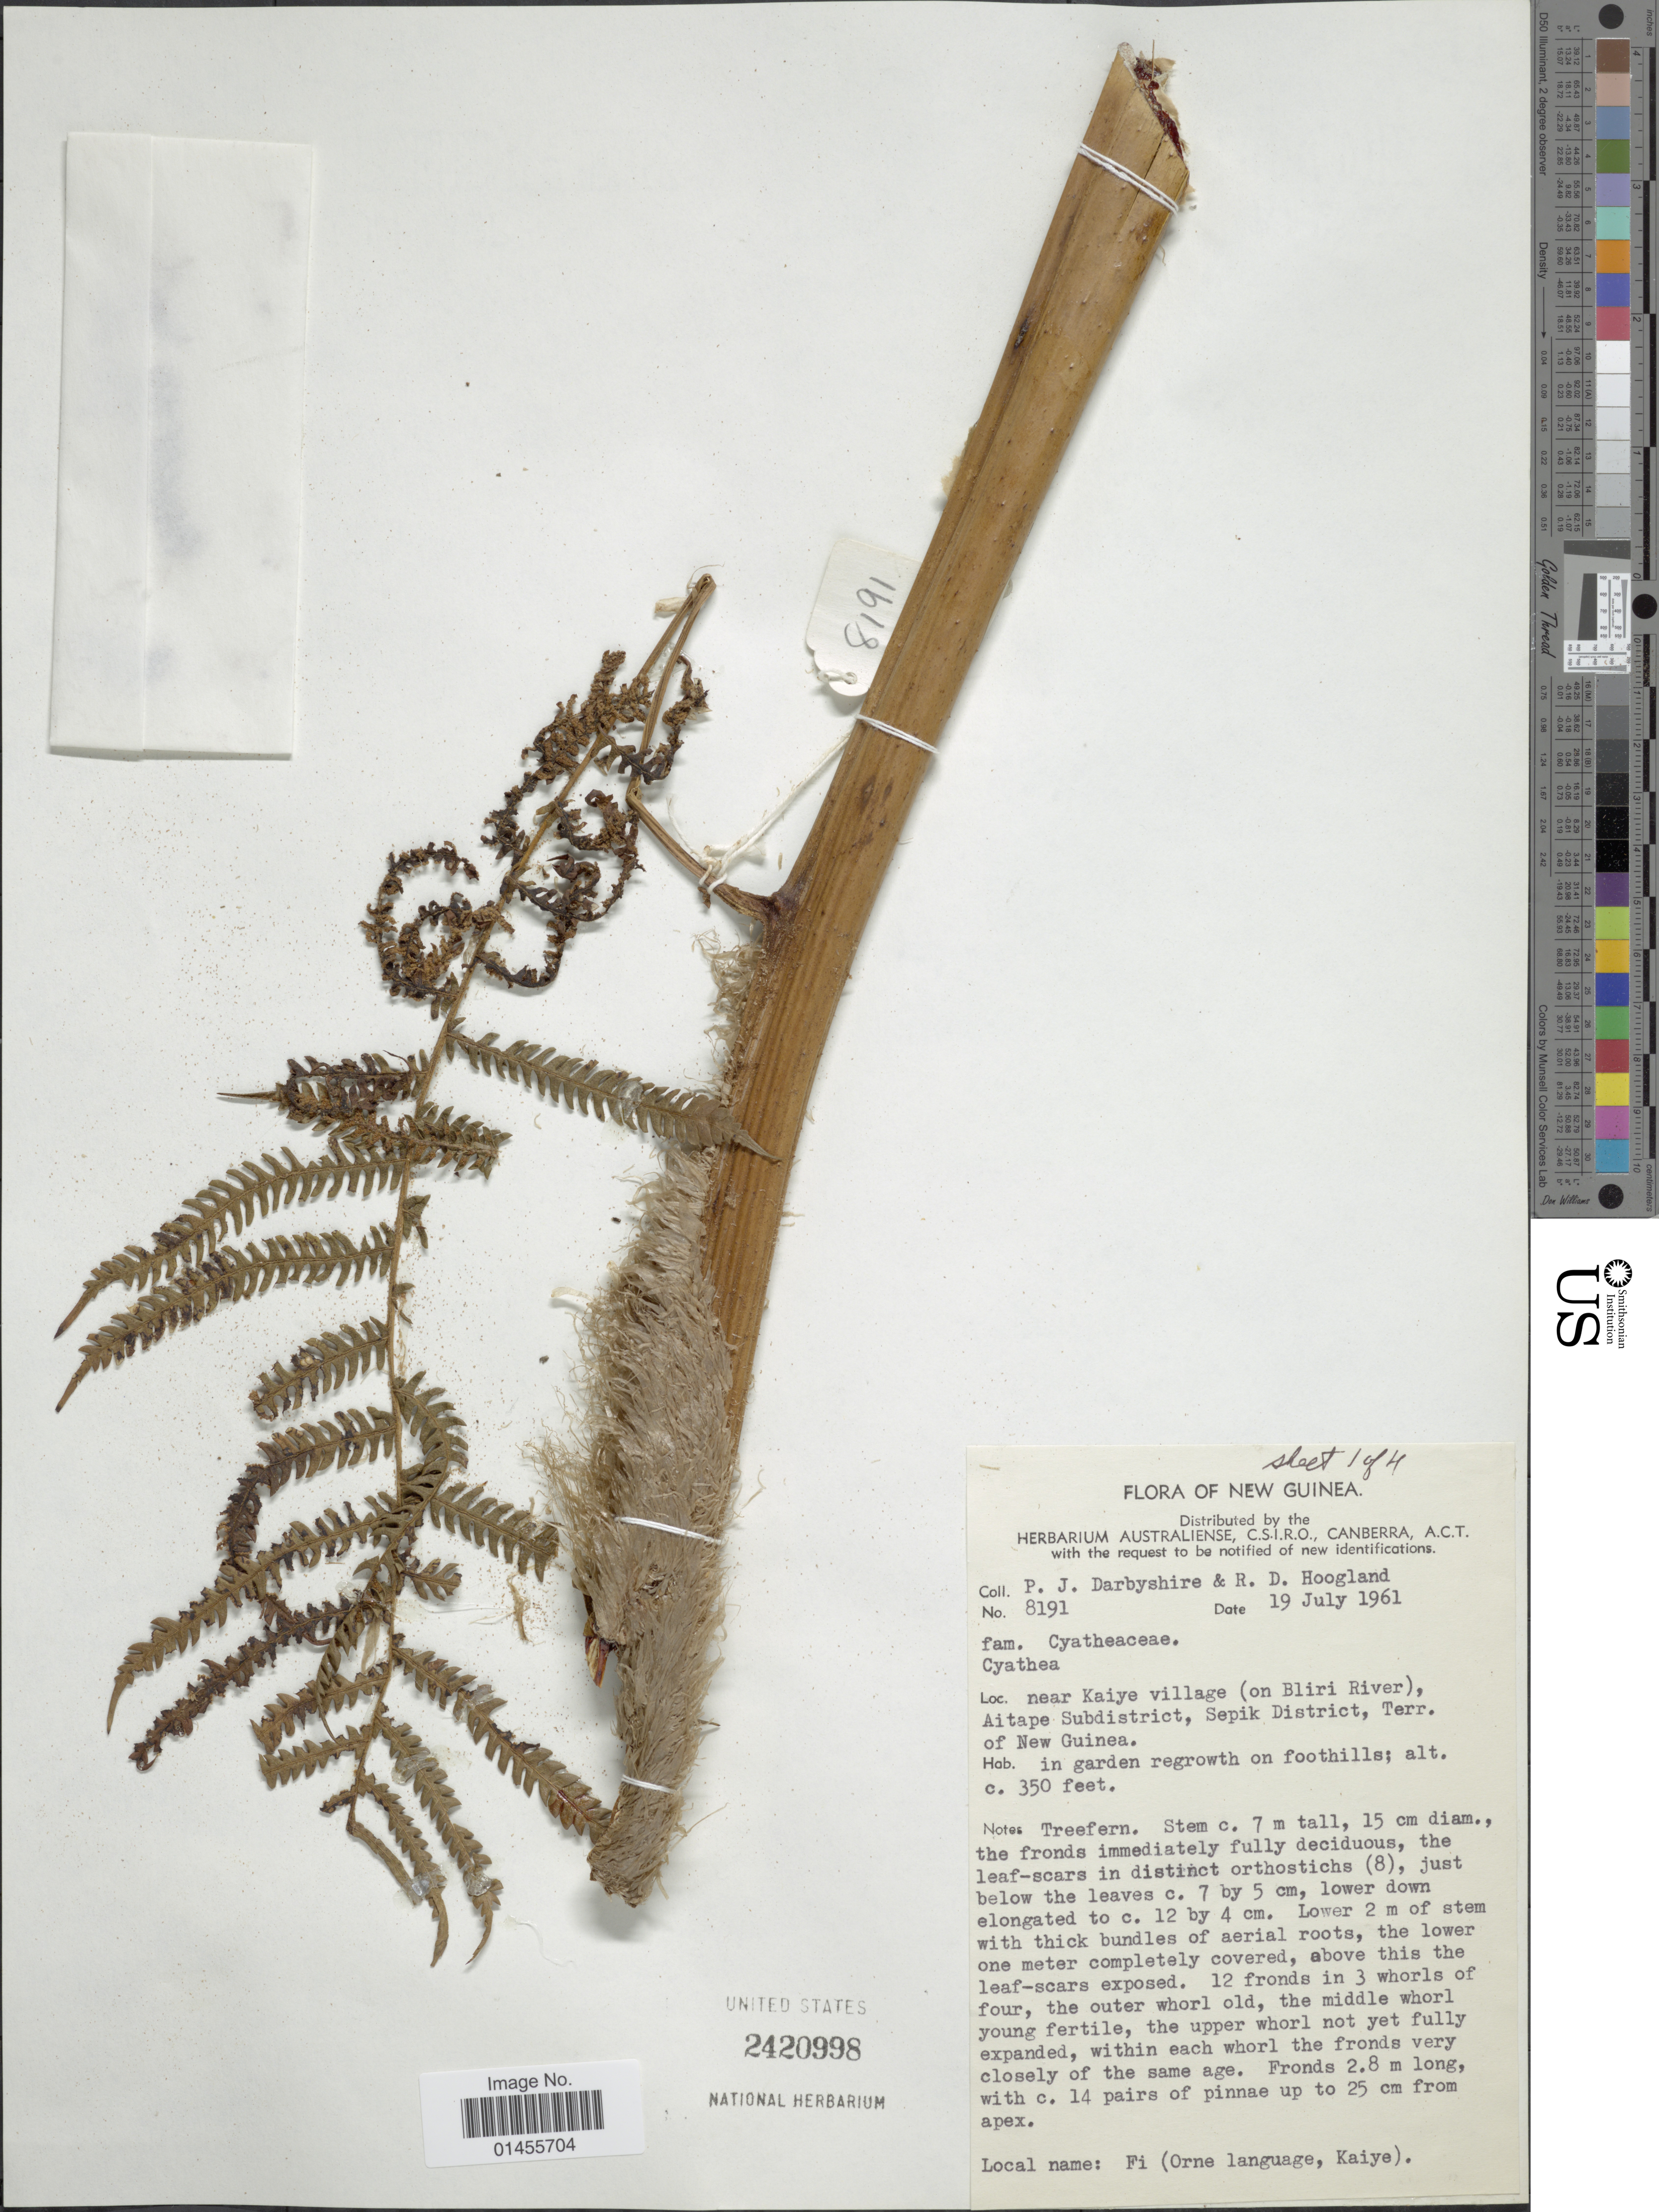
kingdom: Plantae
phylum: Tracheophyta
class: Polypodiopsida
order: Cyatheales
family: Cyatheaceae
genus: Alsophila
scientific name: Alsophila sp.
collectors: P. Darbyshire & R. D. Hoogland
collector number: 8191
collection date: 1961-07-19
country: Papua New Guinea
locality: New Guinea, near Kaiye village (on Biri River), Aitape Subdistrict, Sepik District, Terr. of New Guinea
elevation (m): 107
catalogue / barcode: US 2420998